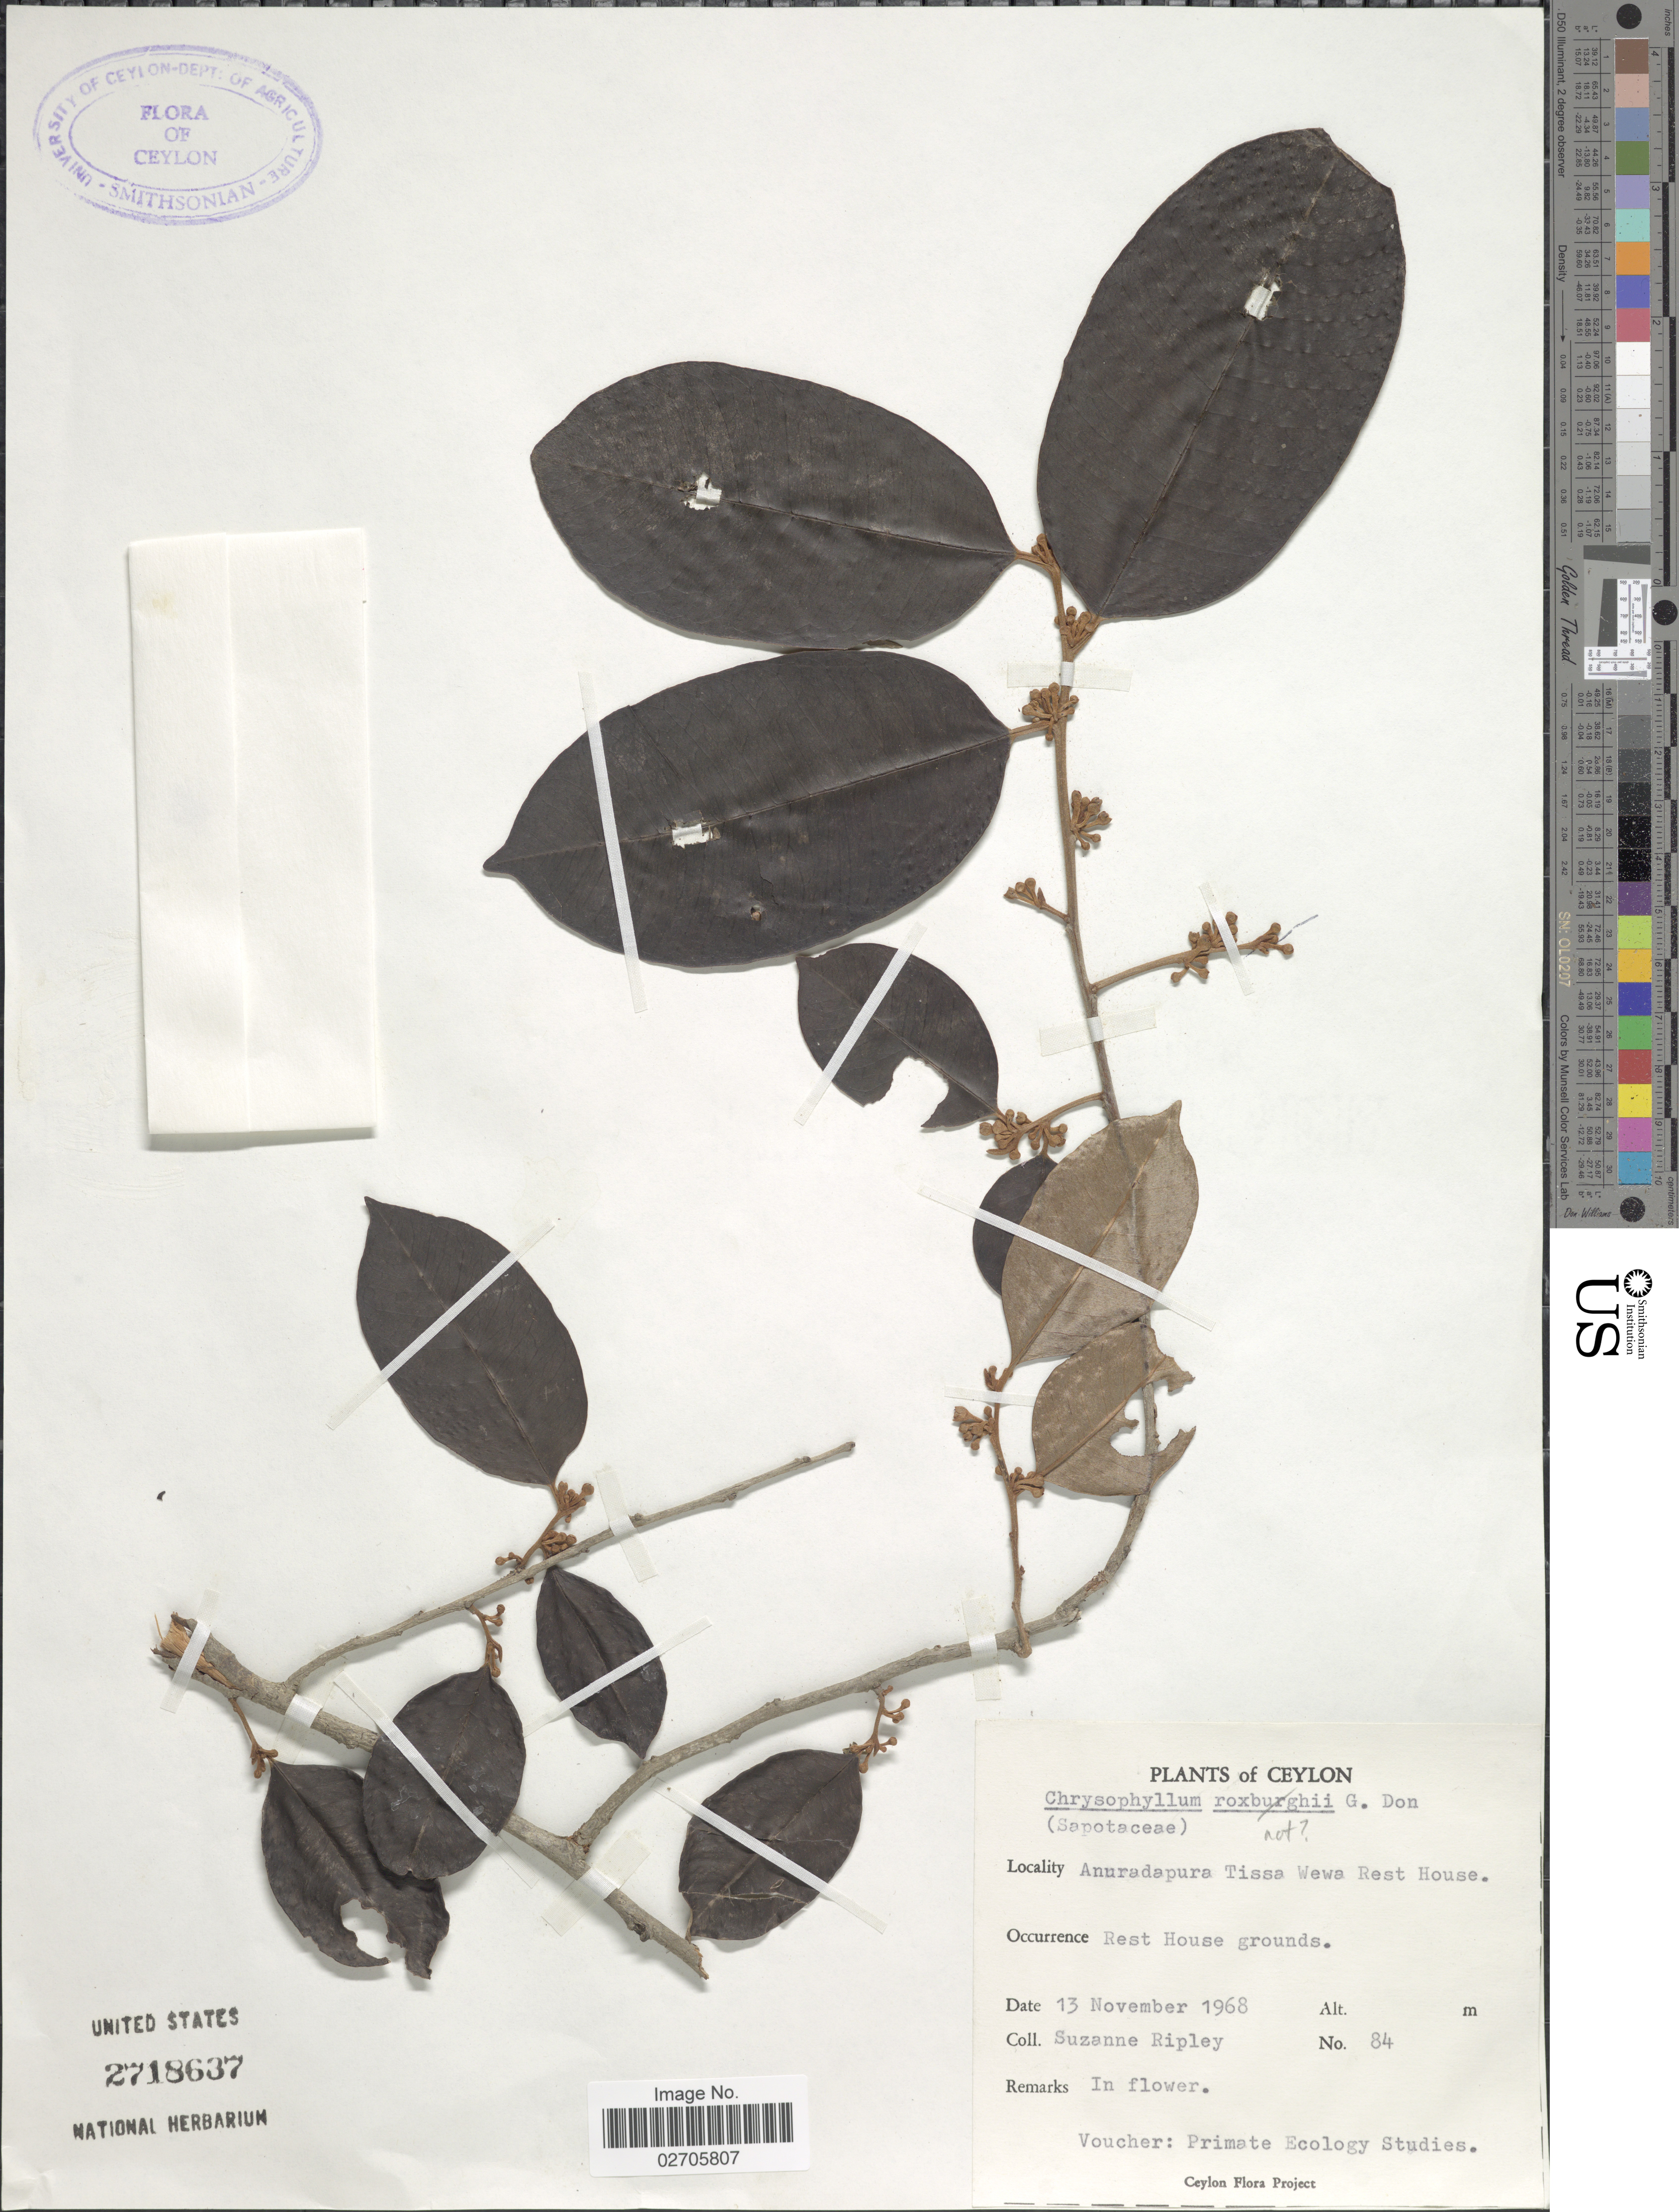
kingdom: Plantae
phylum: Tracheophyta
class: Magnoliopsida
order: Ericales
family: Sapotaceae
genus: Chrysophyllum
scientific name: Chrysophyllum sp.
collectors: S. Ripley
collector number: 84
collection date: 1968-11-13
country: Sri Lanka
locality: Ceylon, Anuradapura Tissa Wewa Rest House, Rest House grounds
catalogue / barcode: US 2718637